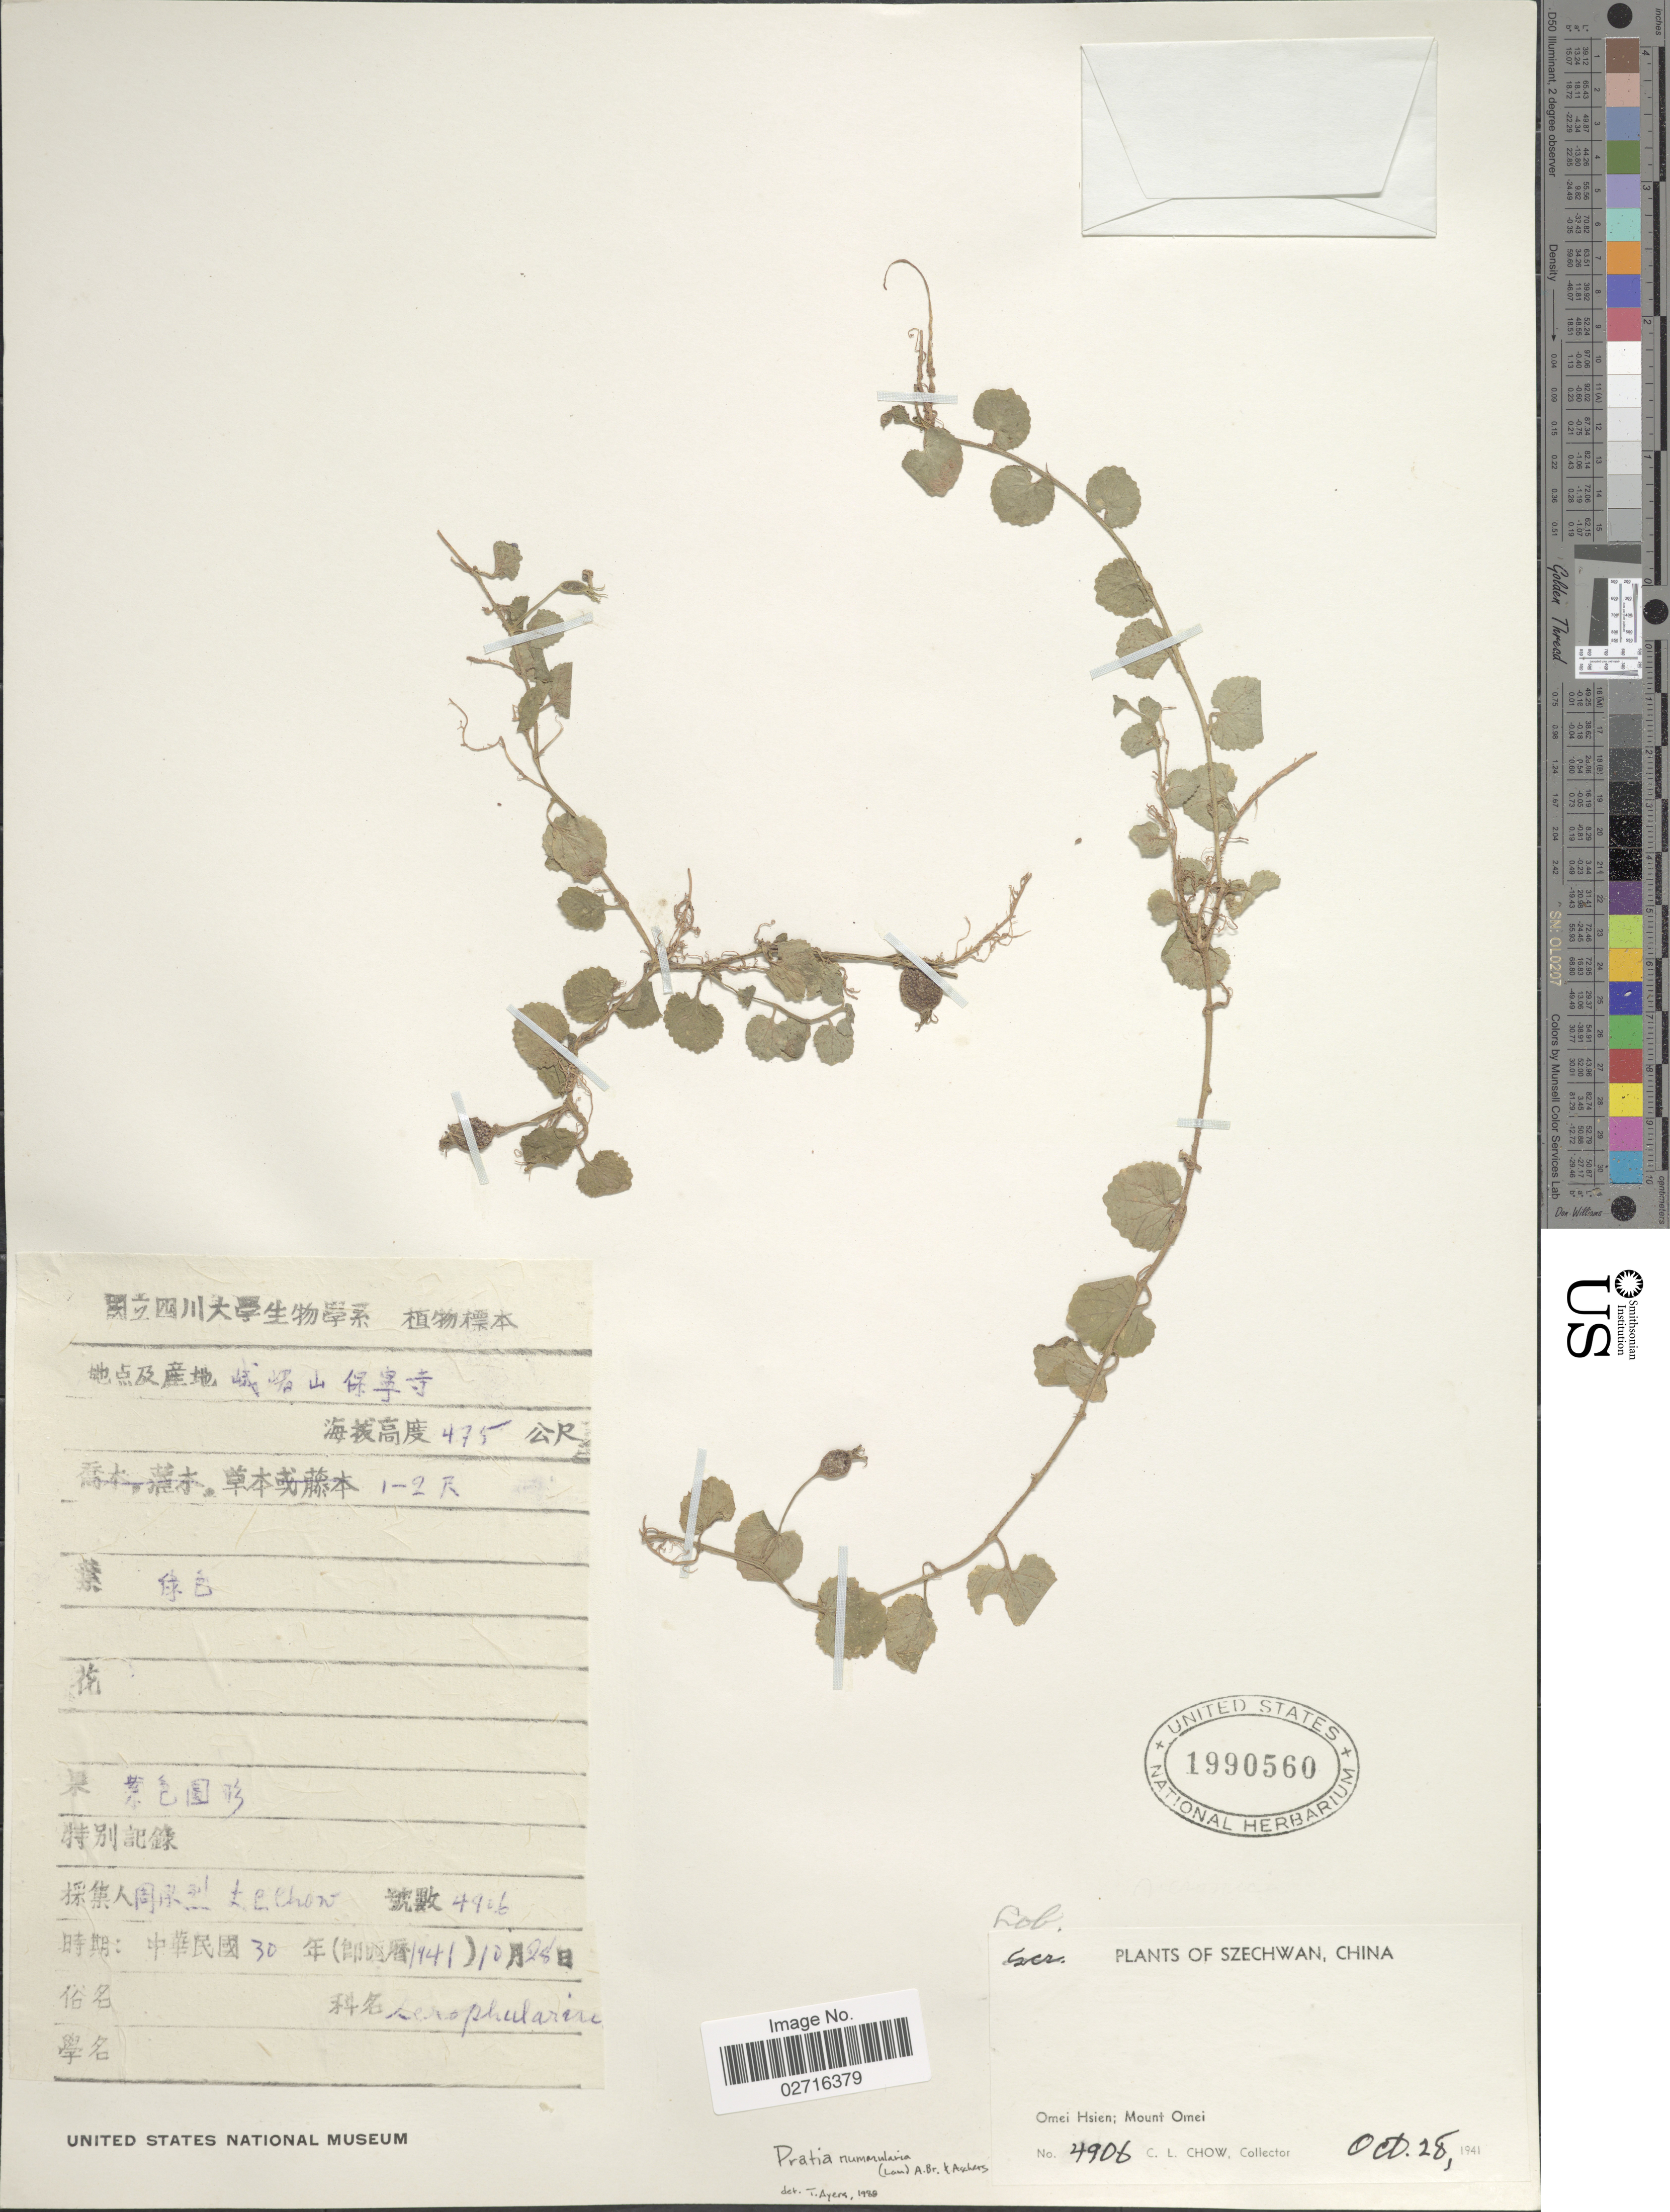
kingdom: Plantae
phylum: Tracheophyta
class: Magnoliopsida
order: Asterales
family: Campanulaceae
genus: Pratia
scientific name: Pratia nummularia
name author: (Lam.) A. Braun & Asch.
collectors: C. Chow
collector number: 4906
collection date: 1941-10-28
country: China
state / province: Sichuan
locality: Omei Hsien; Mount Omei, Szechwan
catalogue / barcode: US 1990560